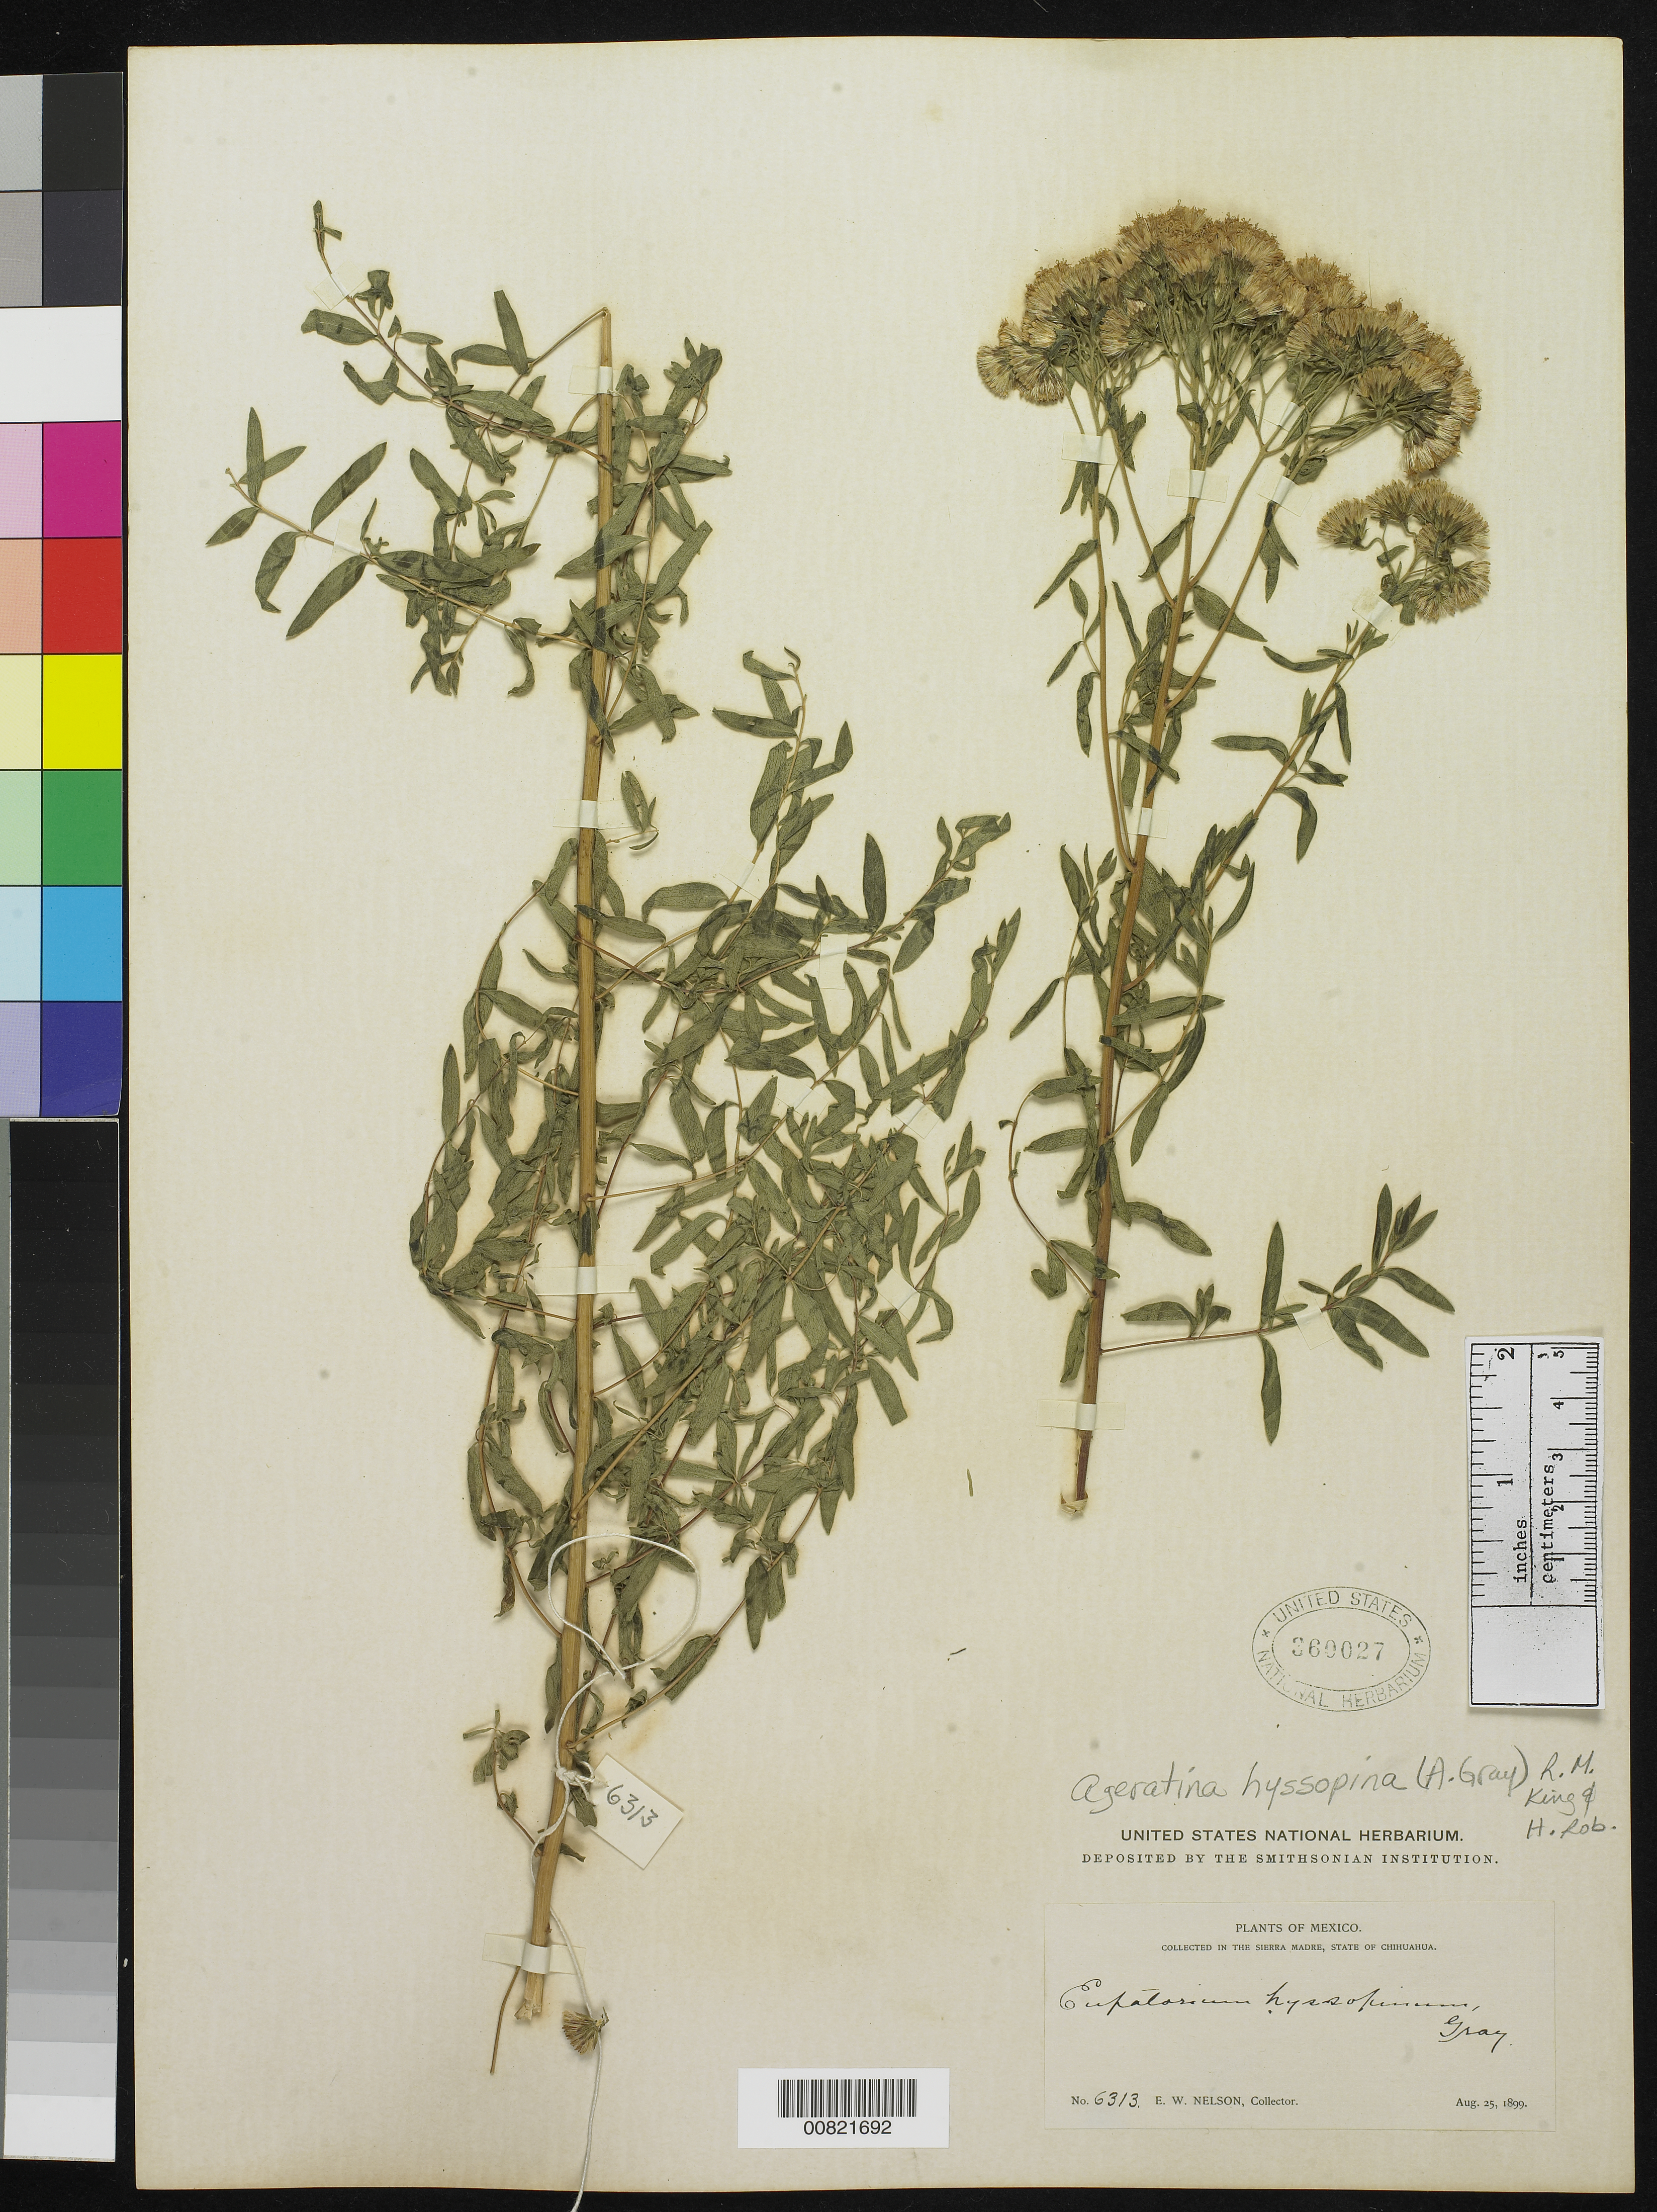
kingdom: Plantae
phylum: Tracheophyta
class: Magnoliopsida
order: Asterales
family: Asteraceae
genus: Ageratina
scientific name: Ageratina hyssopina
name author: (A. Gray) R.M. King & H. Rob.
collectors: E. W. Nelson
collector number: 6313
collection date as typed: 25 Aug 1899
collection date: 1899-08-25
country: Mexico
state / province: Chihuahua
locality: Sierra Madre, Chihuahua.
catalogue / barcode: US 360027